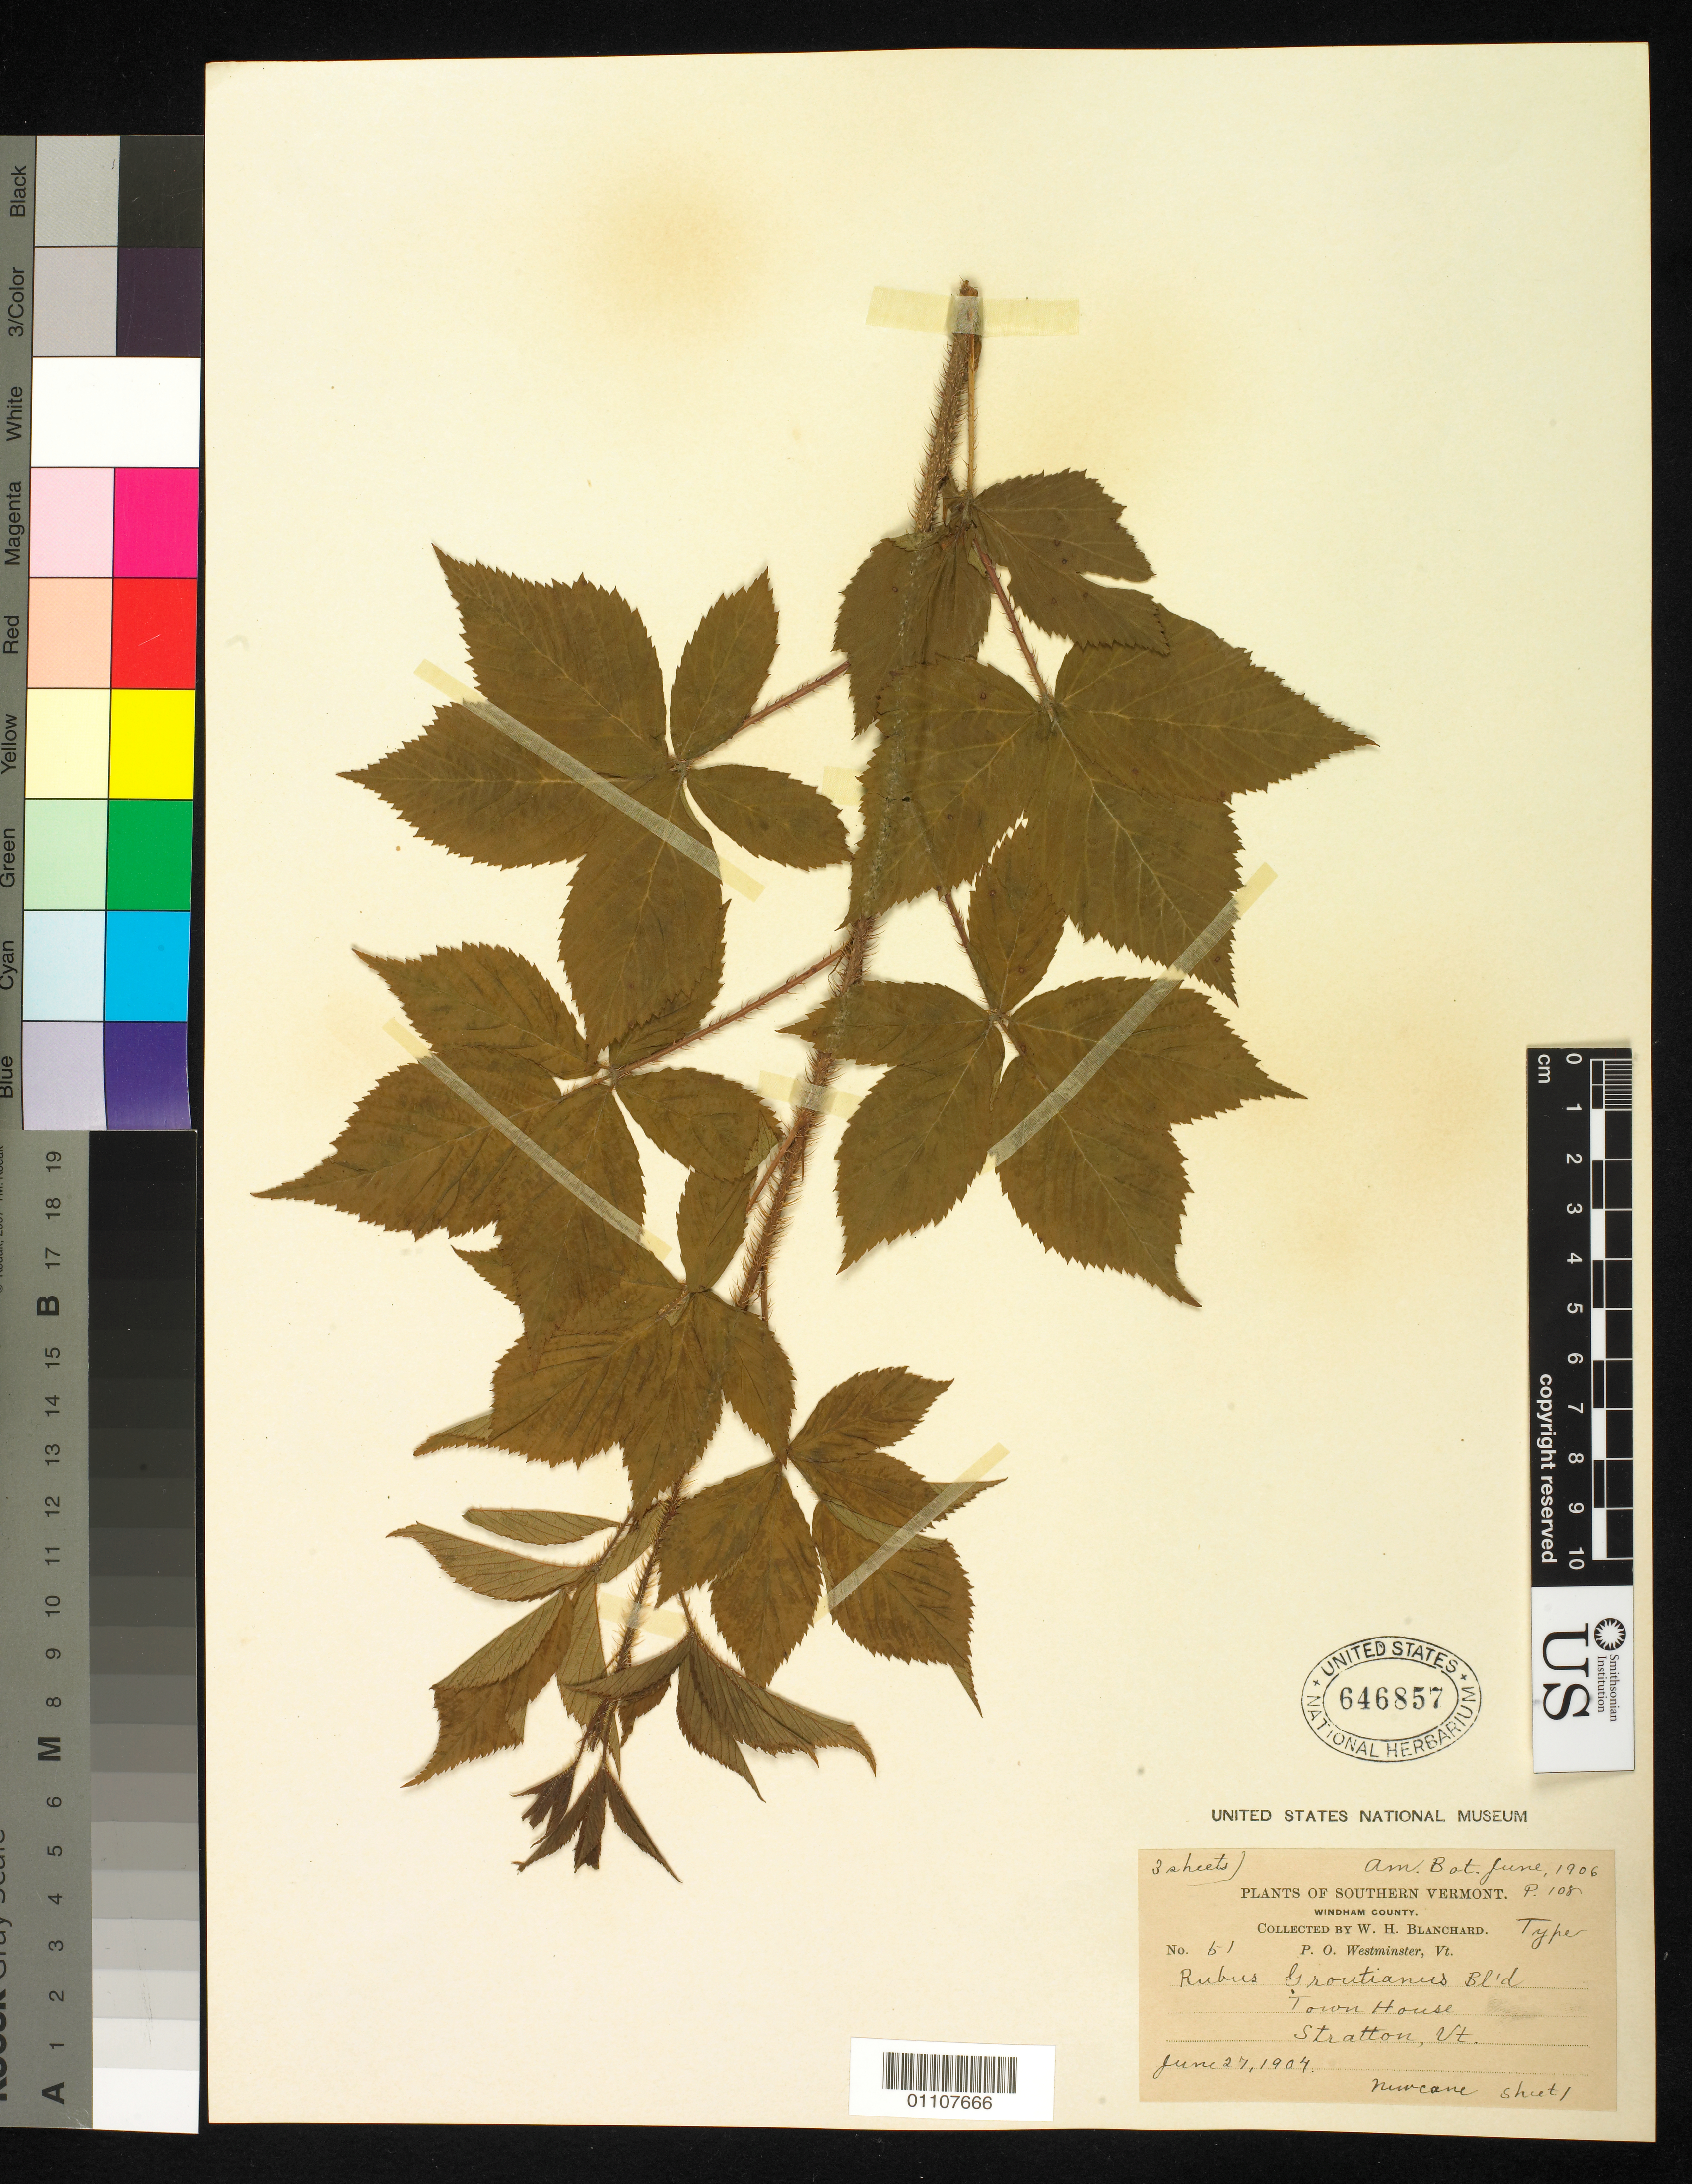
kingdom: Plantae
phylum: Tracheophyta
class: Magnoliopsida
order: Rosales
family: Rosaceae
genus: Rubus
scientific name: Rubus groutianus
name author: Blanch.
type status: Syntype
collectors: W. H. Blanchard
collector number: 51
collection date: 1904-06-27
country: United States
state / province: Vermont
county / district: Windham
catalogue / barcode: US 646857